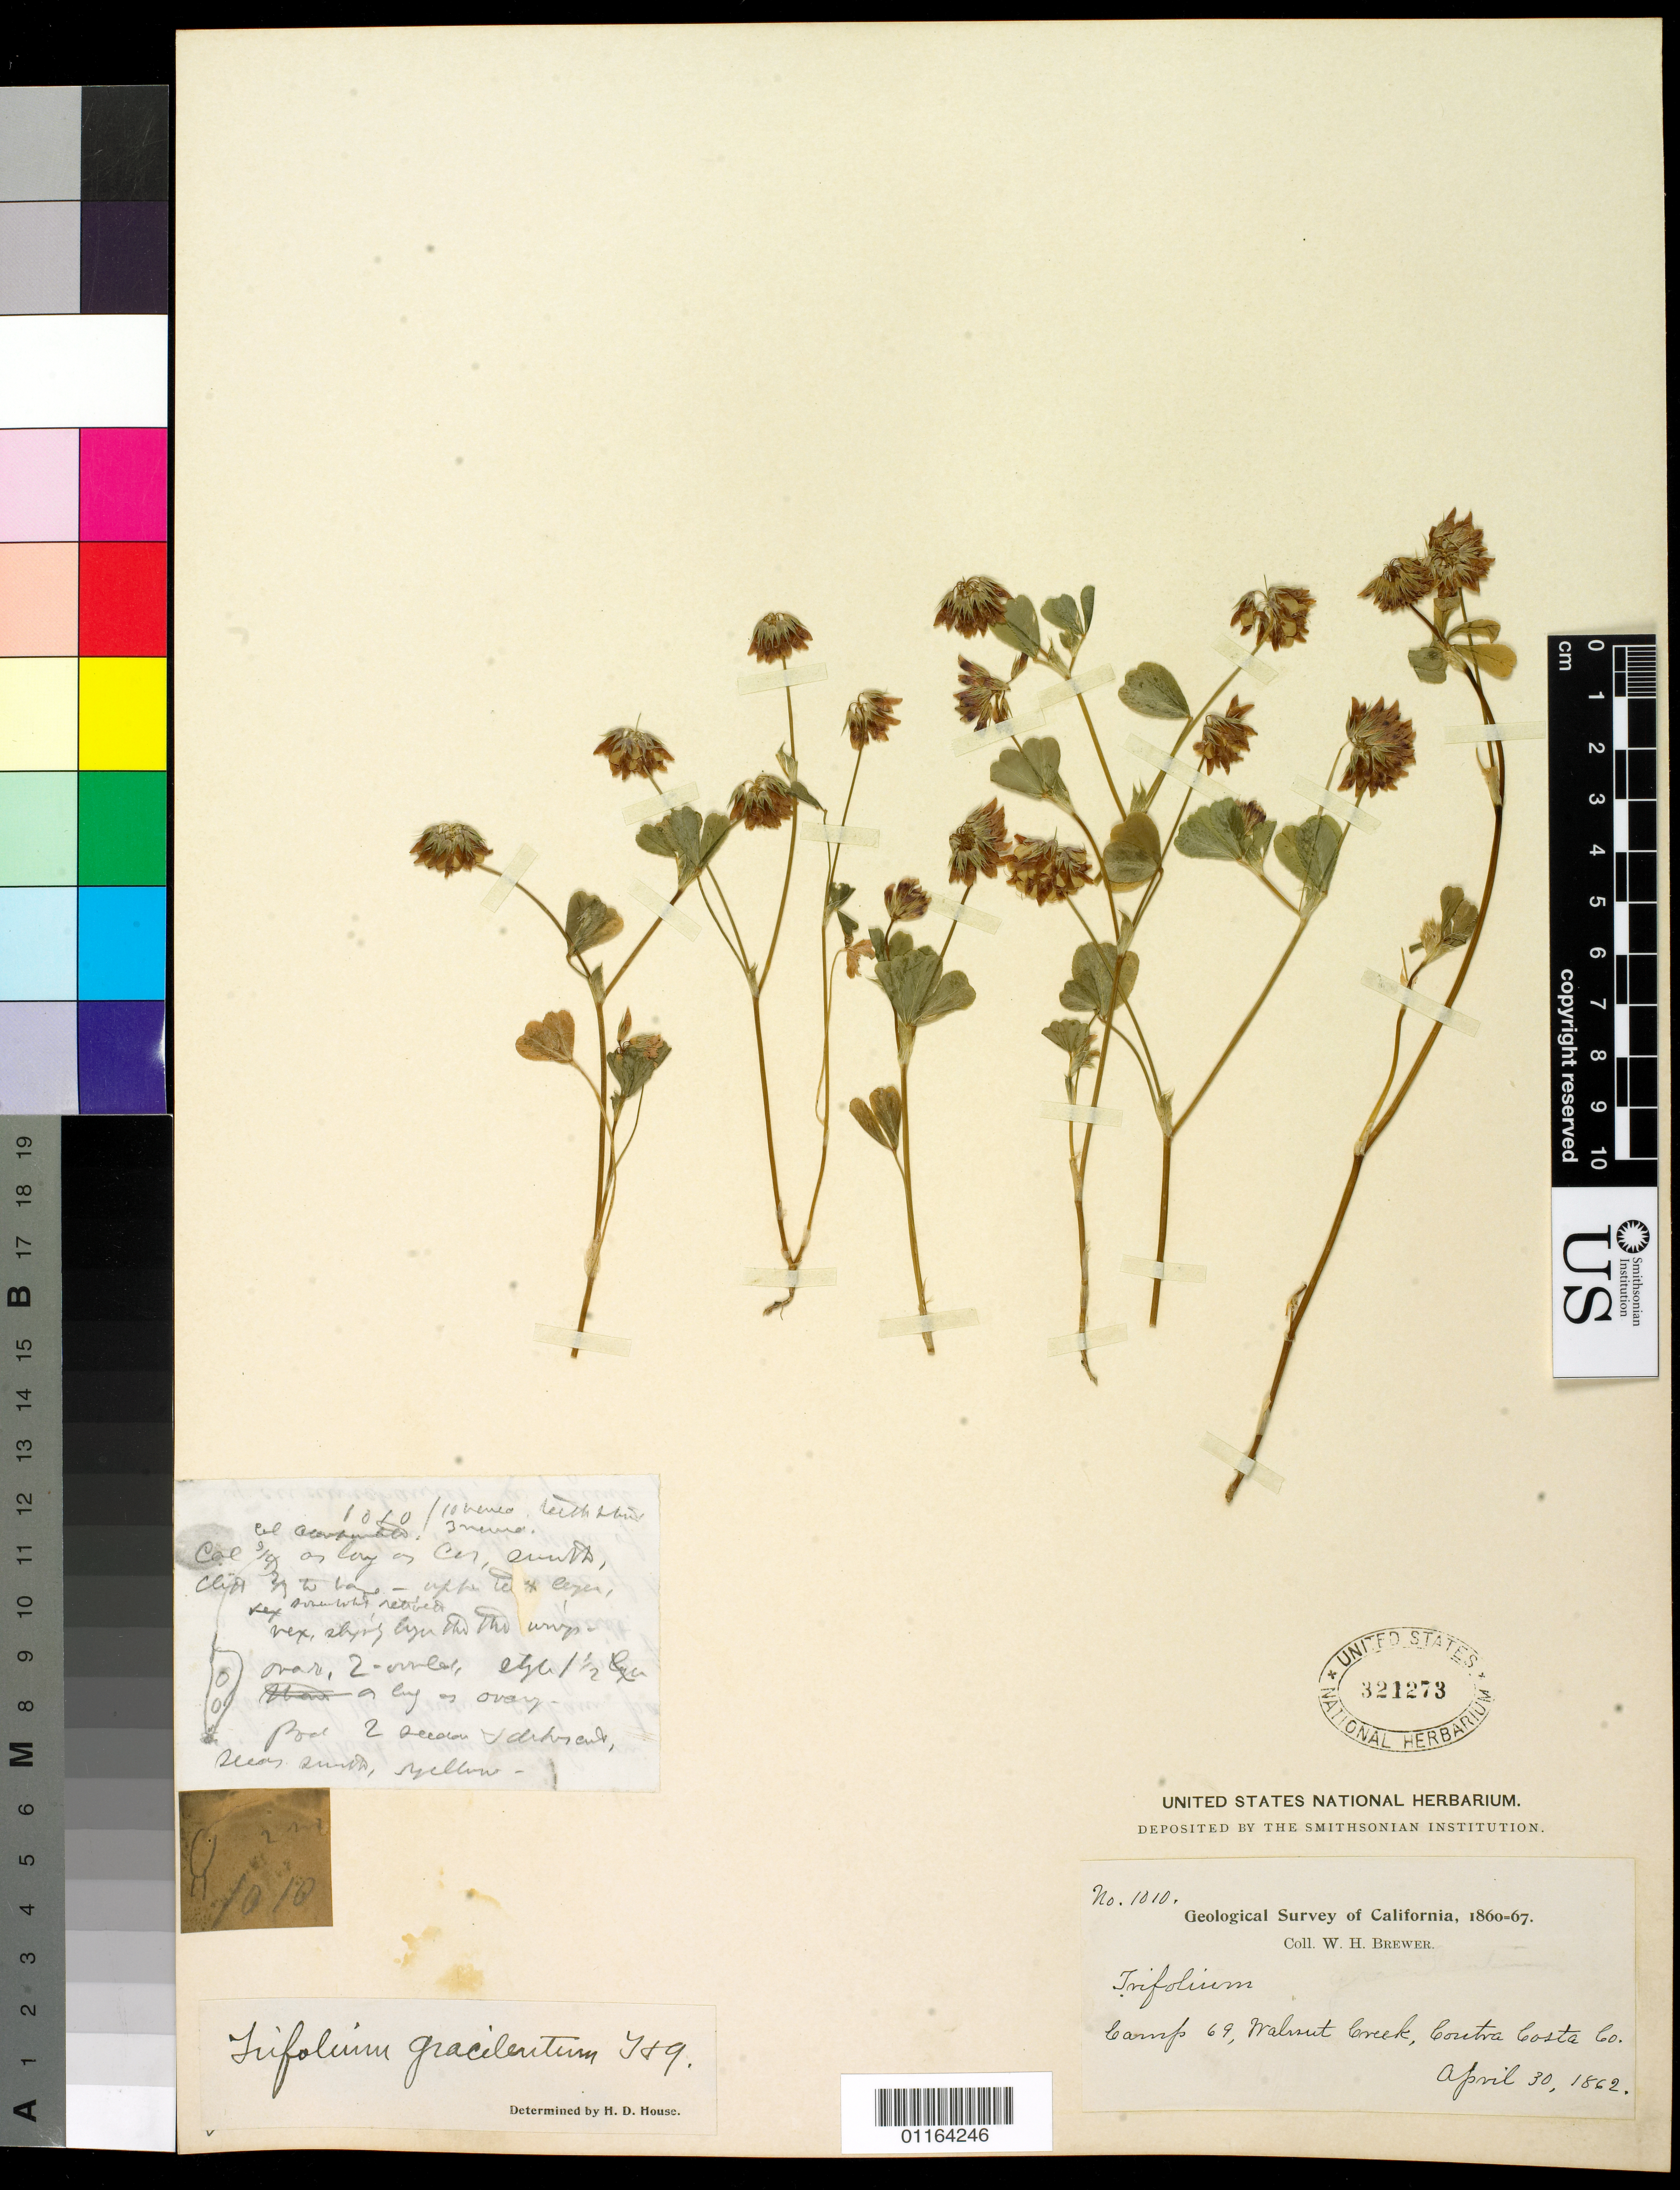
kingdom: Plantae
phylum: Tracheophyta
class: Magnoliopsida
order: Fabales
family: Fabaceae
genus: Trifolium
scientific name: Trifolium gracilentum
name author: Torr. & A. Gray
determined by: House, Homer D.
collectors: W. H. Brewer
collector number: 1010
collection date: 1862-04-30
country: United States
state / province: California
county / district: Contra Costa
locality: Camp 69, Walnut Creek.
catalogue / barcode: US 321273